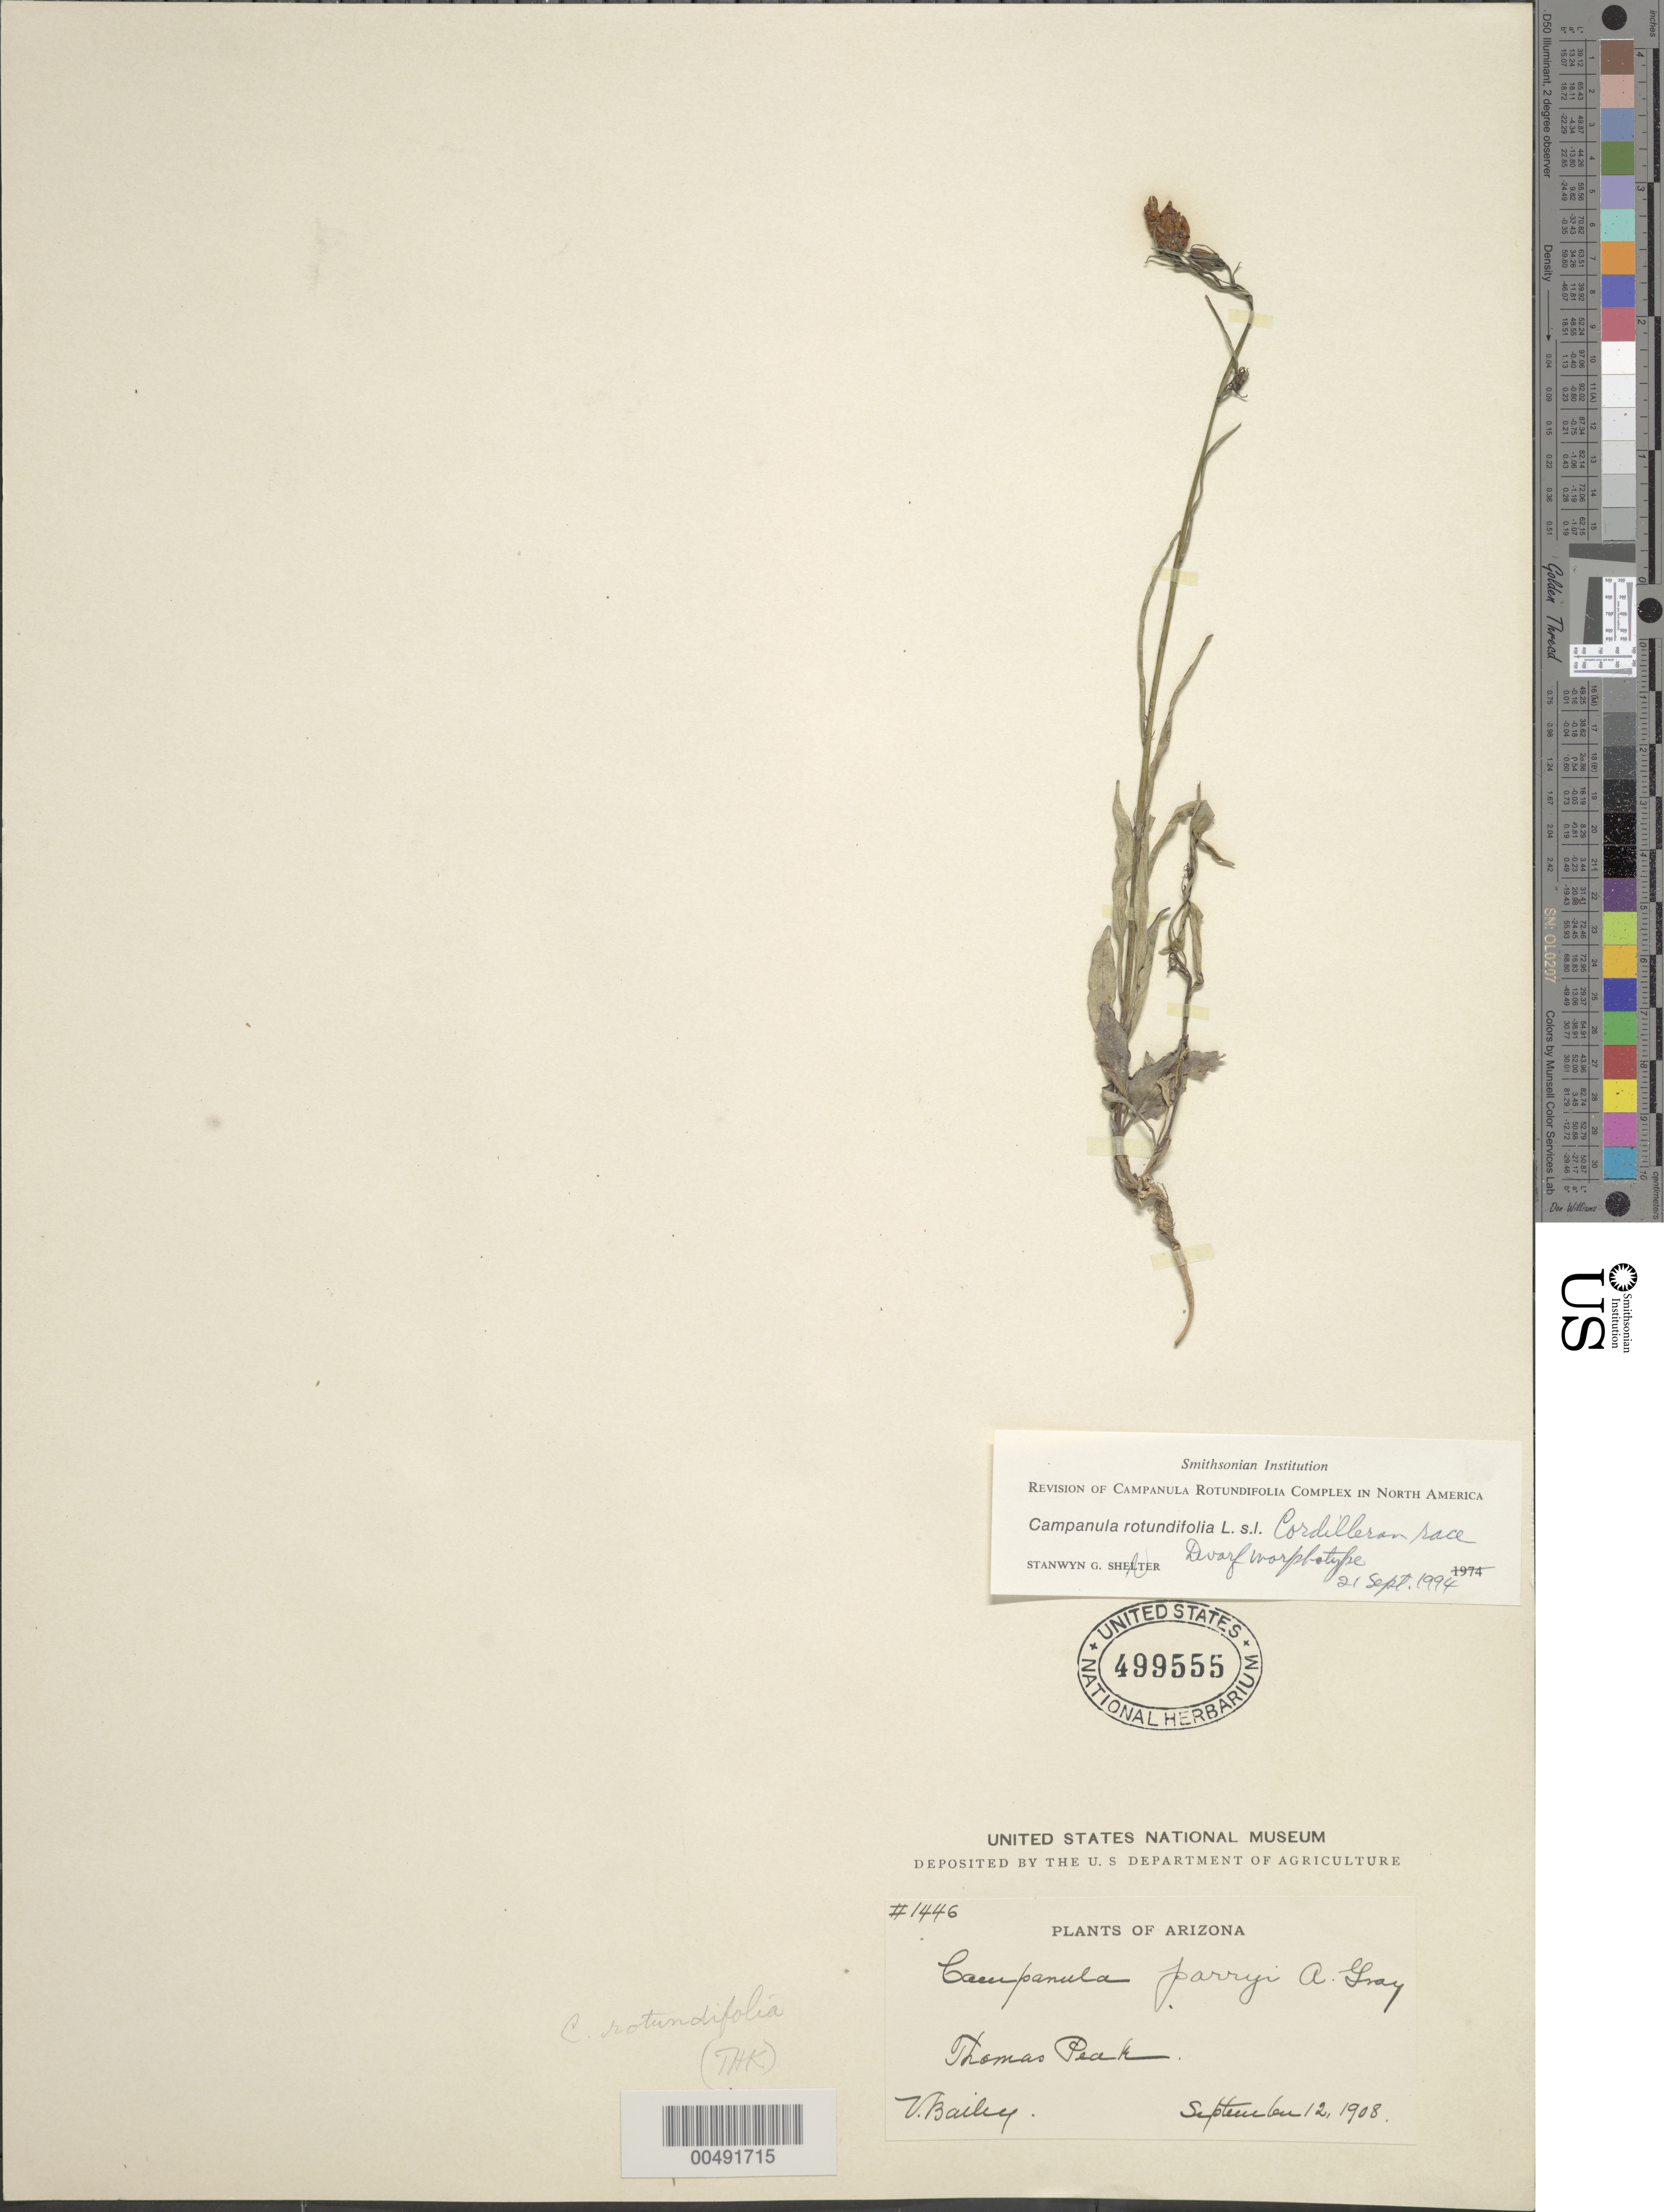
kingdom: Plantae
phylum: Tracheophyta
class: Magnoliopsida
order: Asterales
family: Campanulaceae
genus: Campanula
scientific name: Campanula rotundifolia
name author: L.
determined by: Kearney, T. H.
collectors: V. O. Bailey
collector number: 1446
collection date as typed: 12 Sep 1908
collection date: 1908-09-12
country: United States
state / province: Arizona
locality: Thomas Peak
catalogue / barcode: US 499555